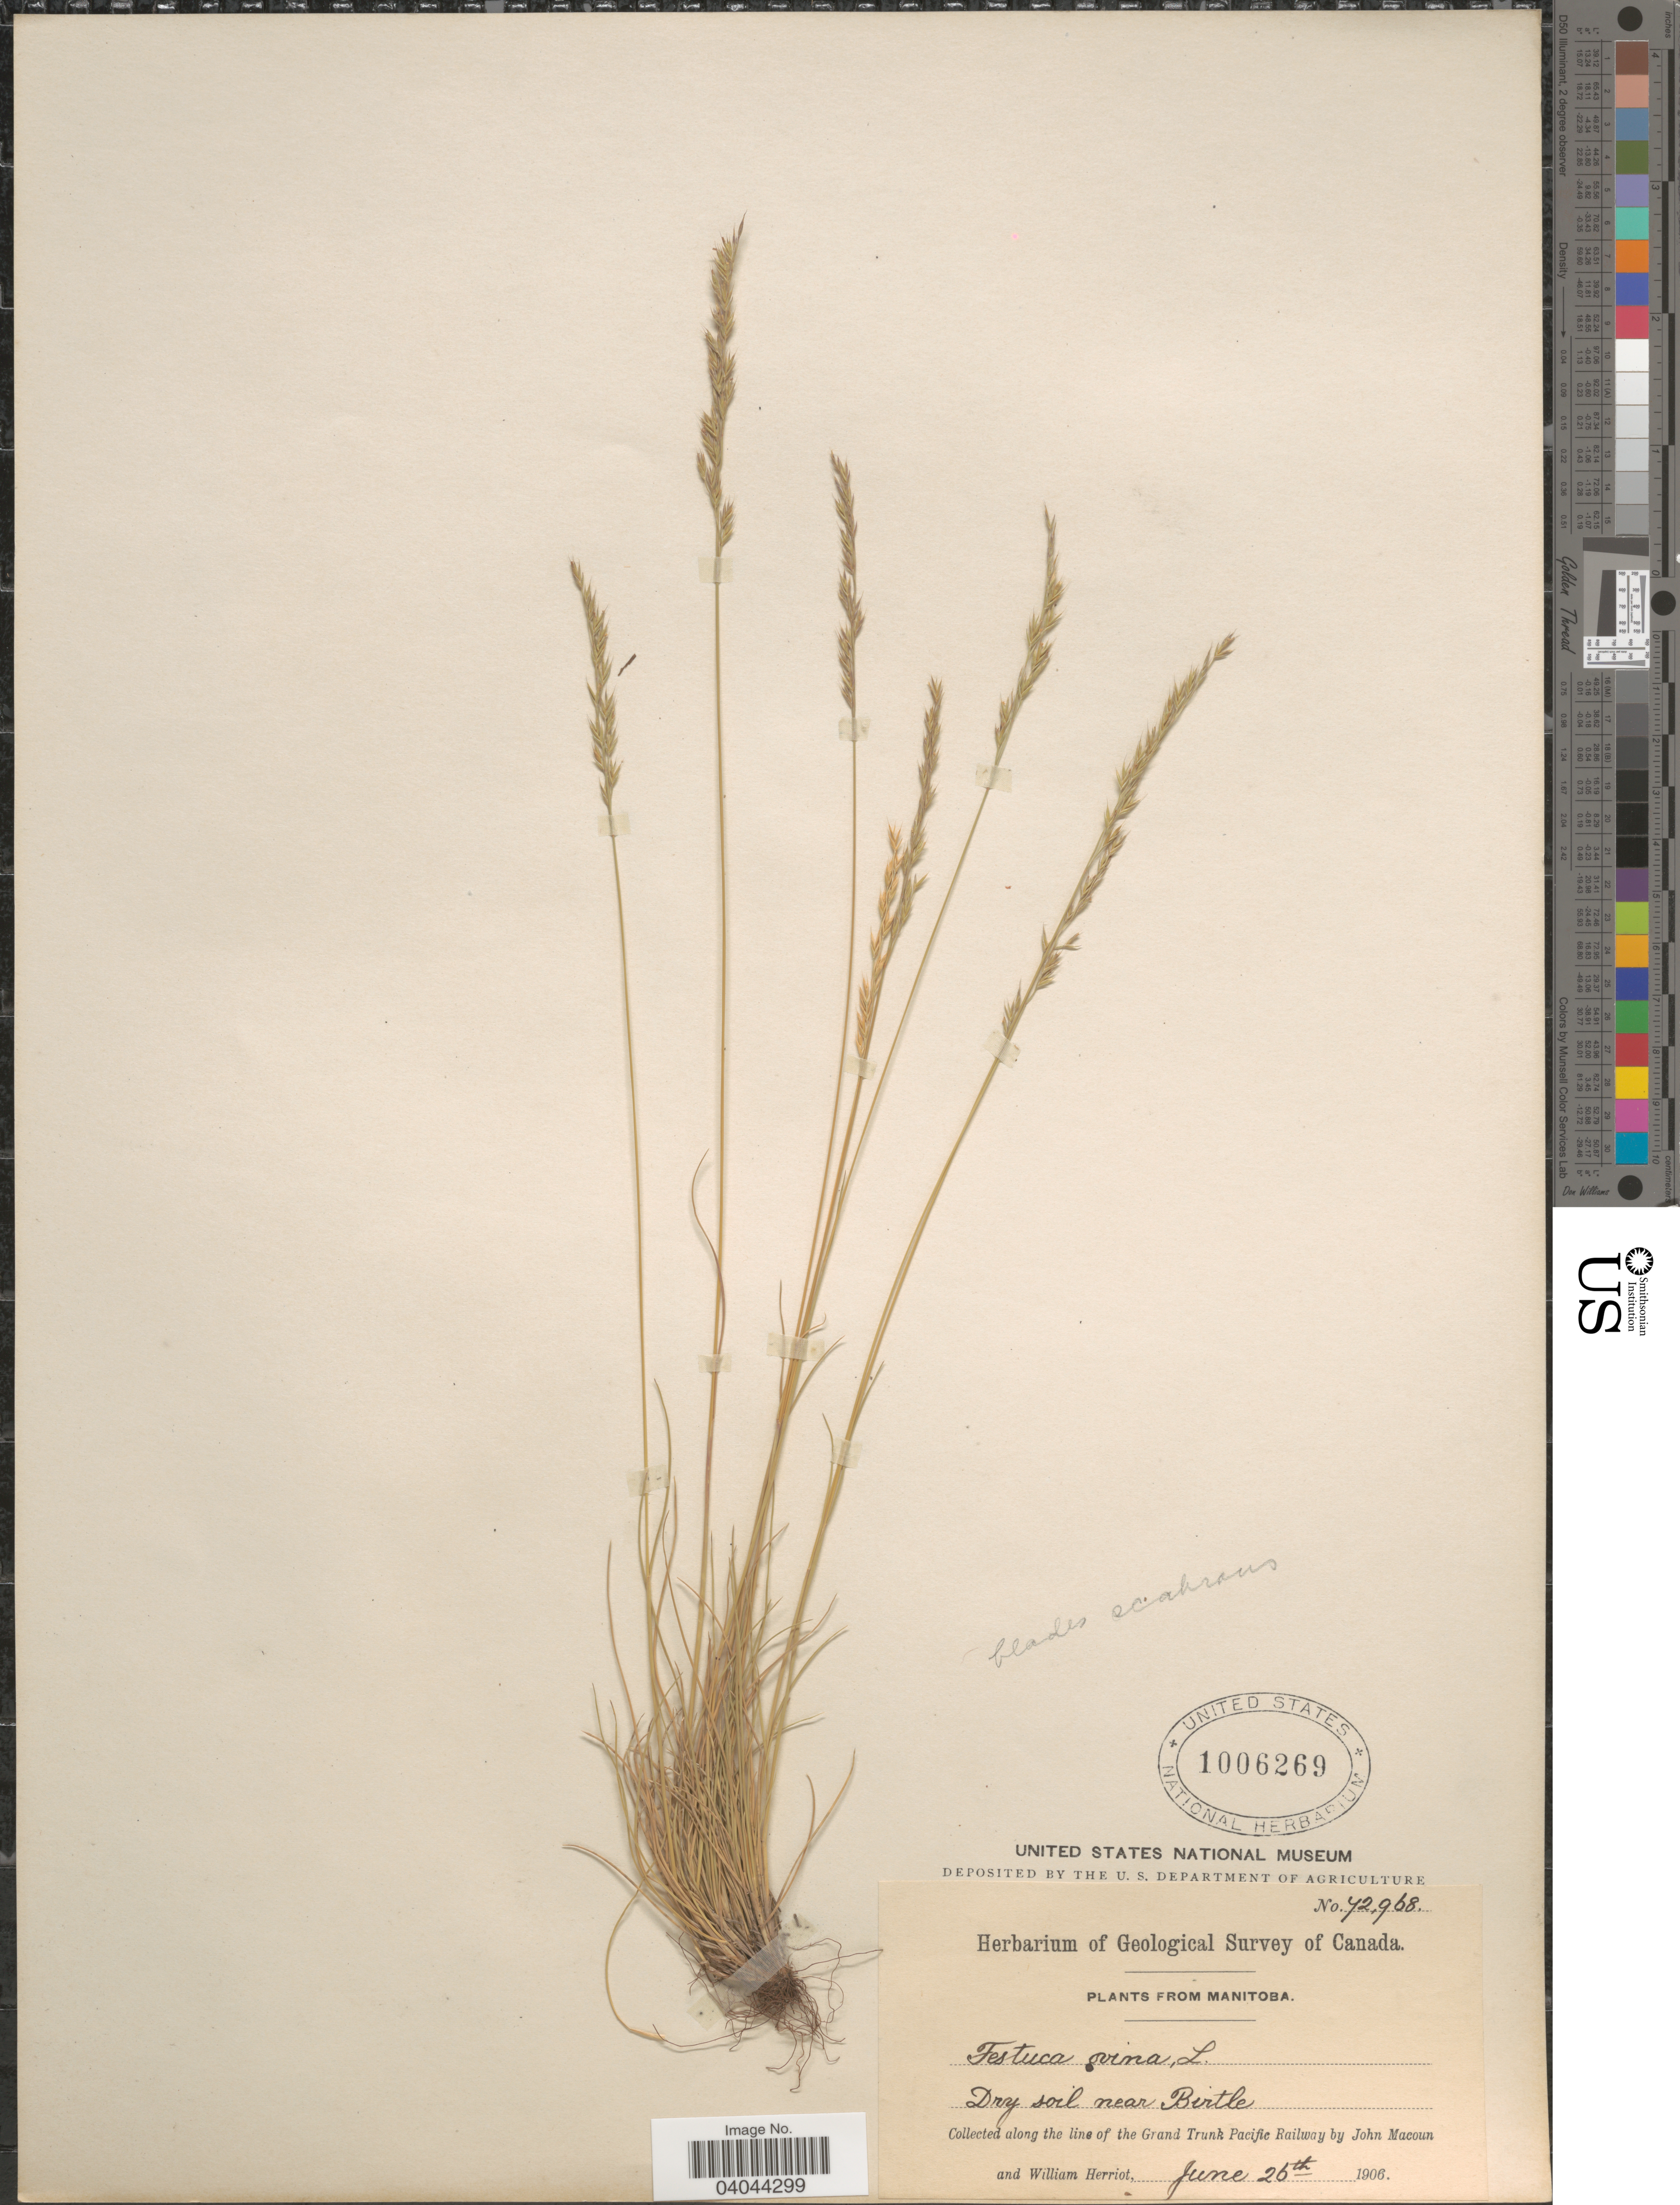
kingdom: Plantae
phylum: Tracheophyta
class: Liliopsida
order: Poales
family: Poaceae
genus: Festuca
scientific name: Festuca ovina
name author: L.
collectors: J. Macoun & W. Herriot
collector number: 72968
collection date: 1906-06-26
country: Canada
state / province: Manitoba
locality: Dry soil near Birtle. Along the line of the Grand Trunk Pacific Railway.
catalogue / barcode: US 1006269